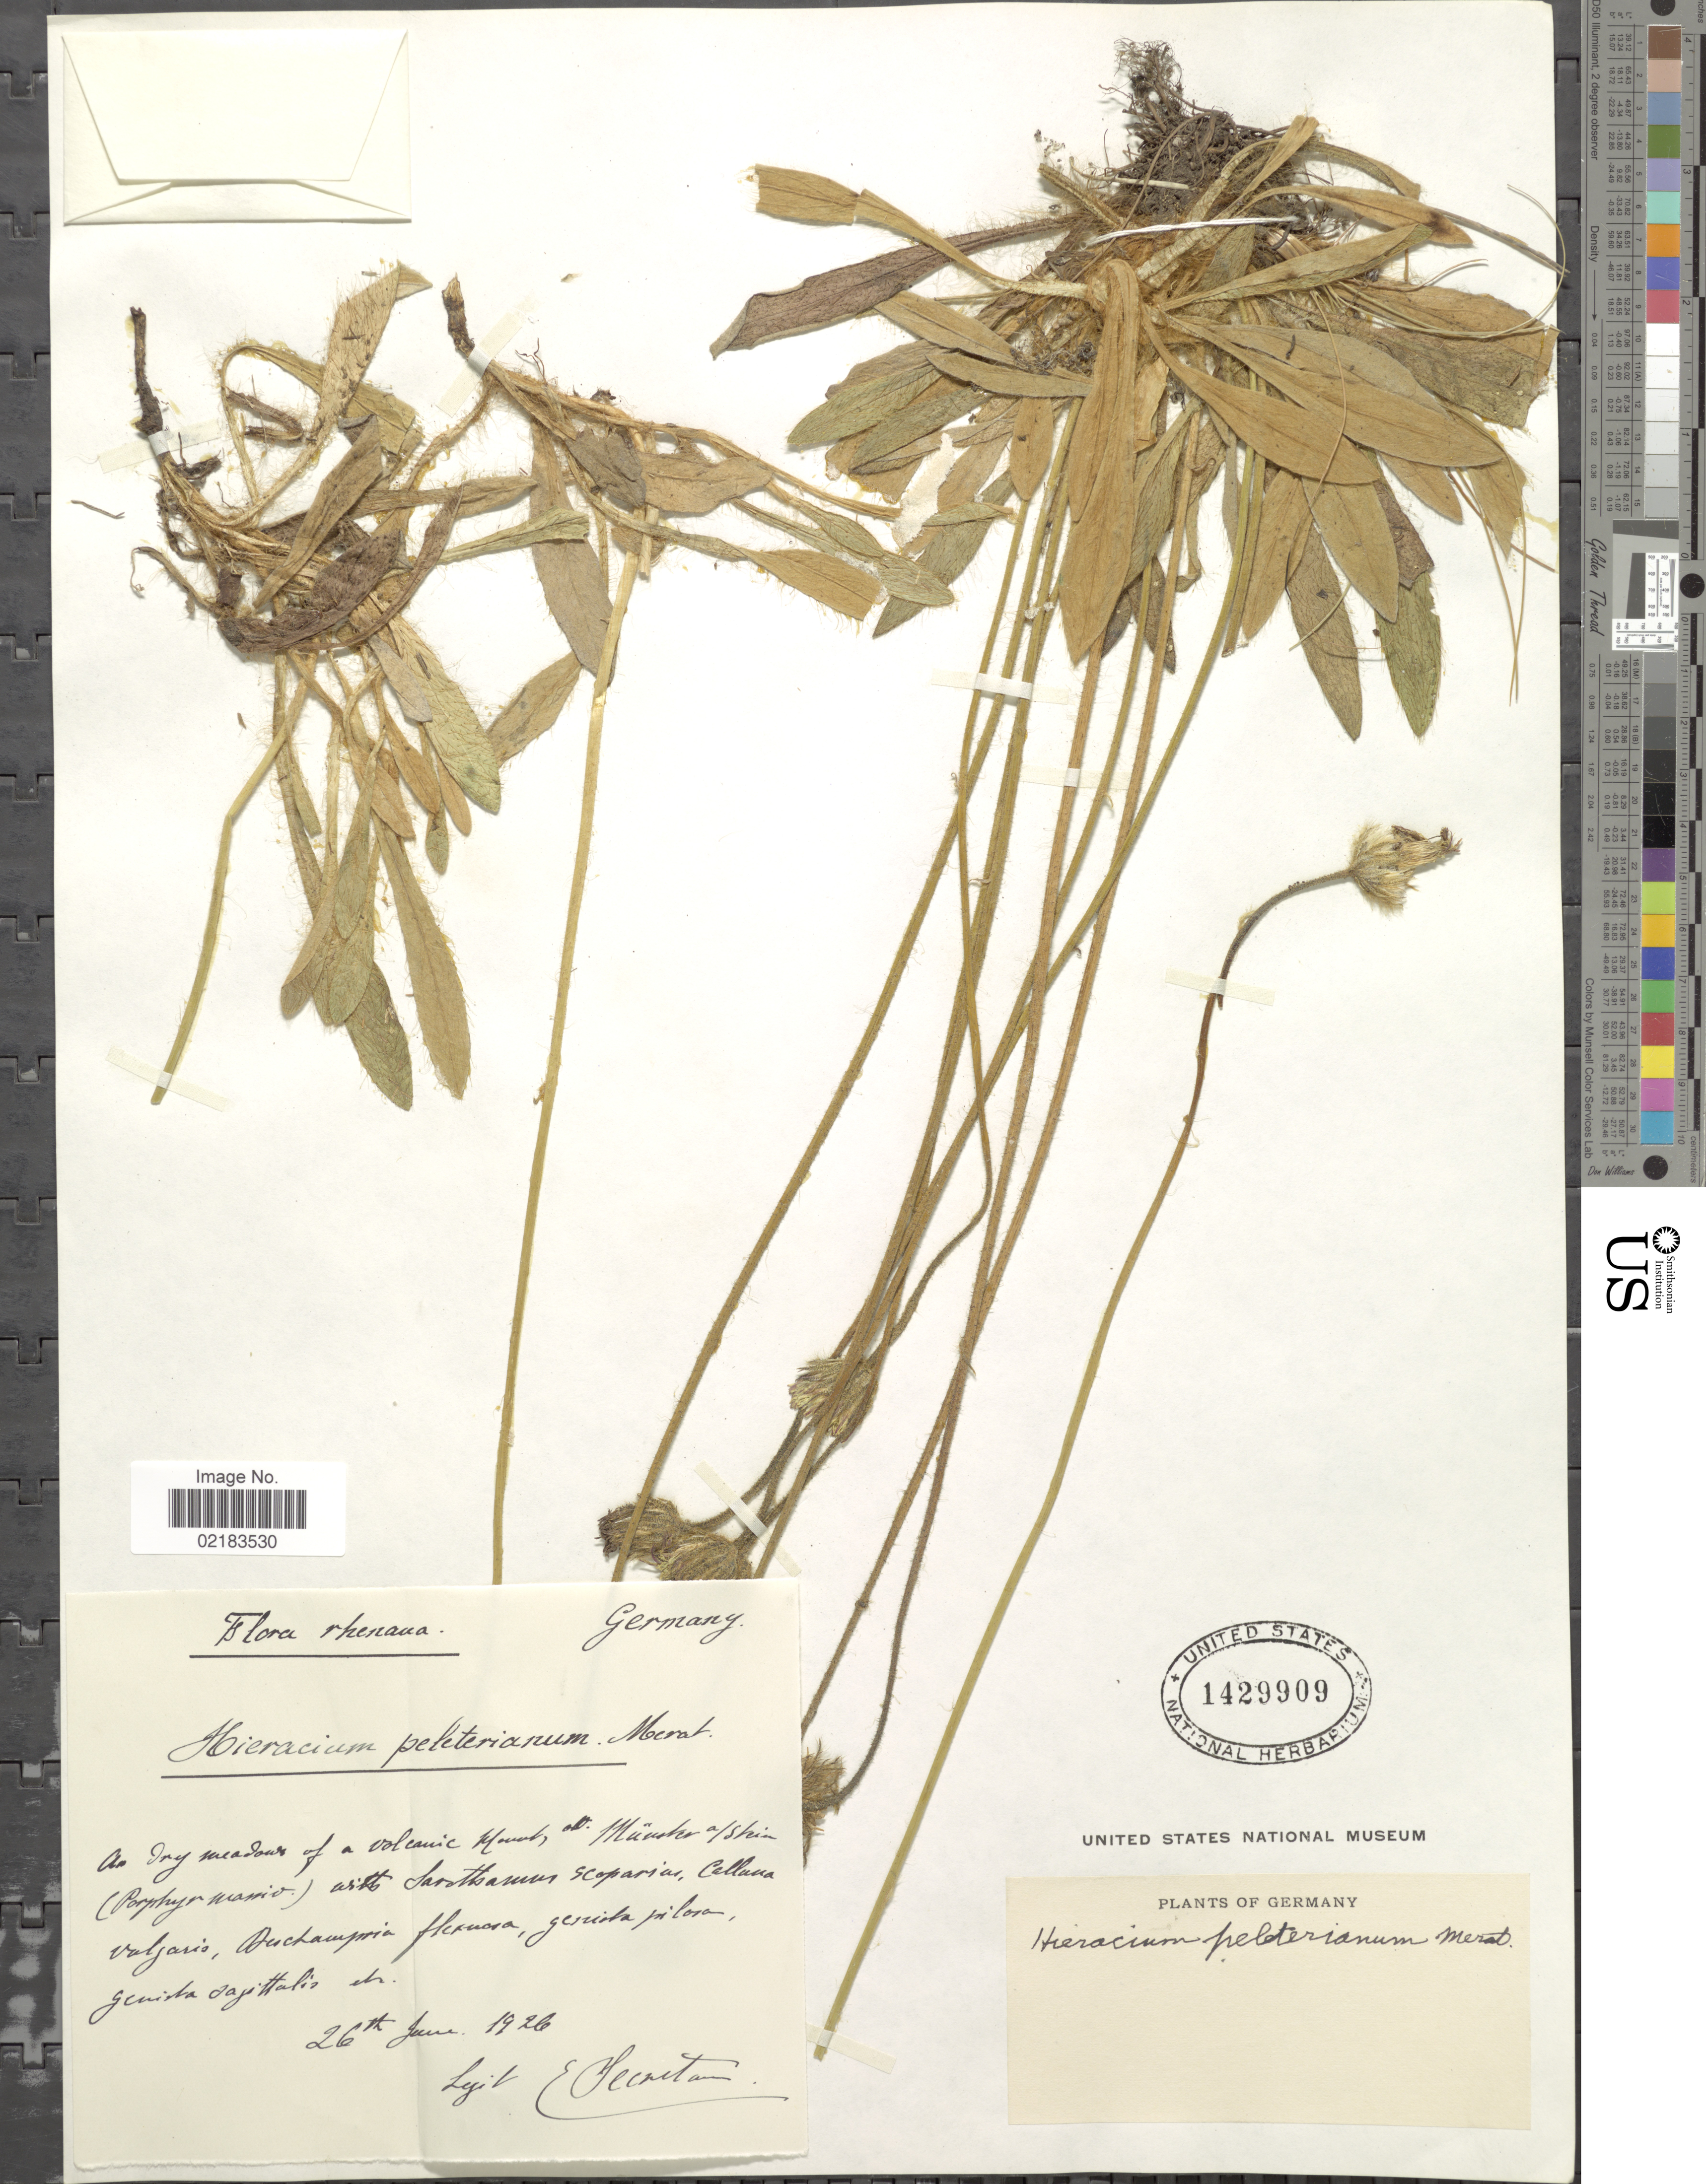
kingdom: Plantae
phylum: Tracheophyta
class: Magnoliopsida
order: Asterales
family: Asteraceae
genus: Hieracium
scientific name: Hieracium peleterianum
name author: Mérat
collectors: E. Secretan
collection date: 1926-06-26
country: Germany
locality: Rhenauca, on dry meadows of volcanic mout, Muncher a/sheim (Prphyr marrid) [interpreted]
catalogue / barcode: US 1429909